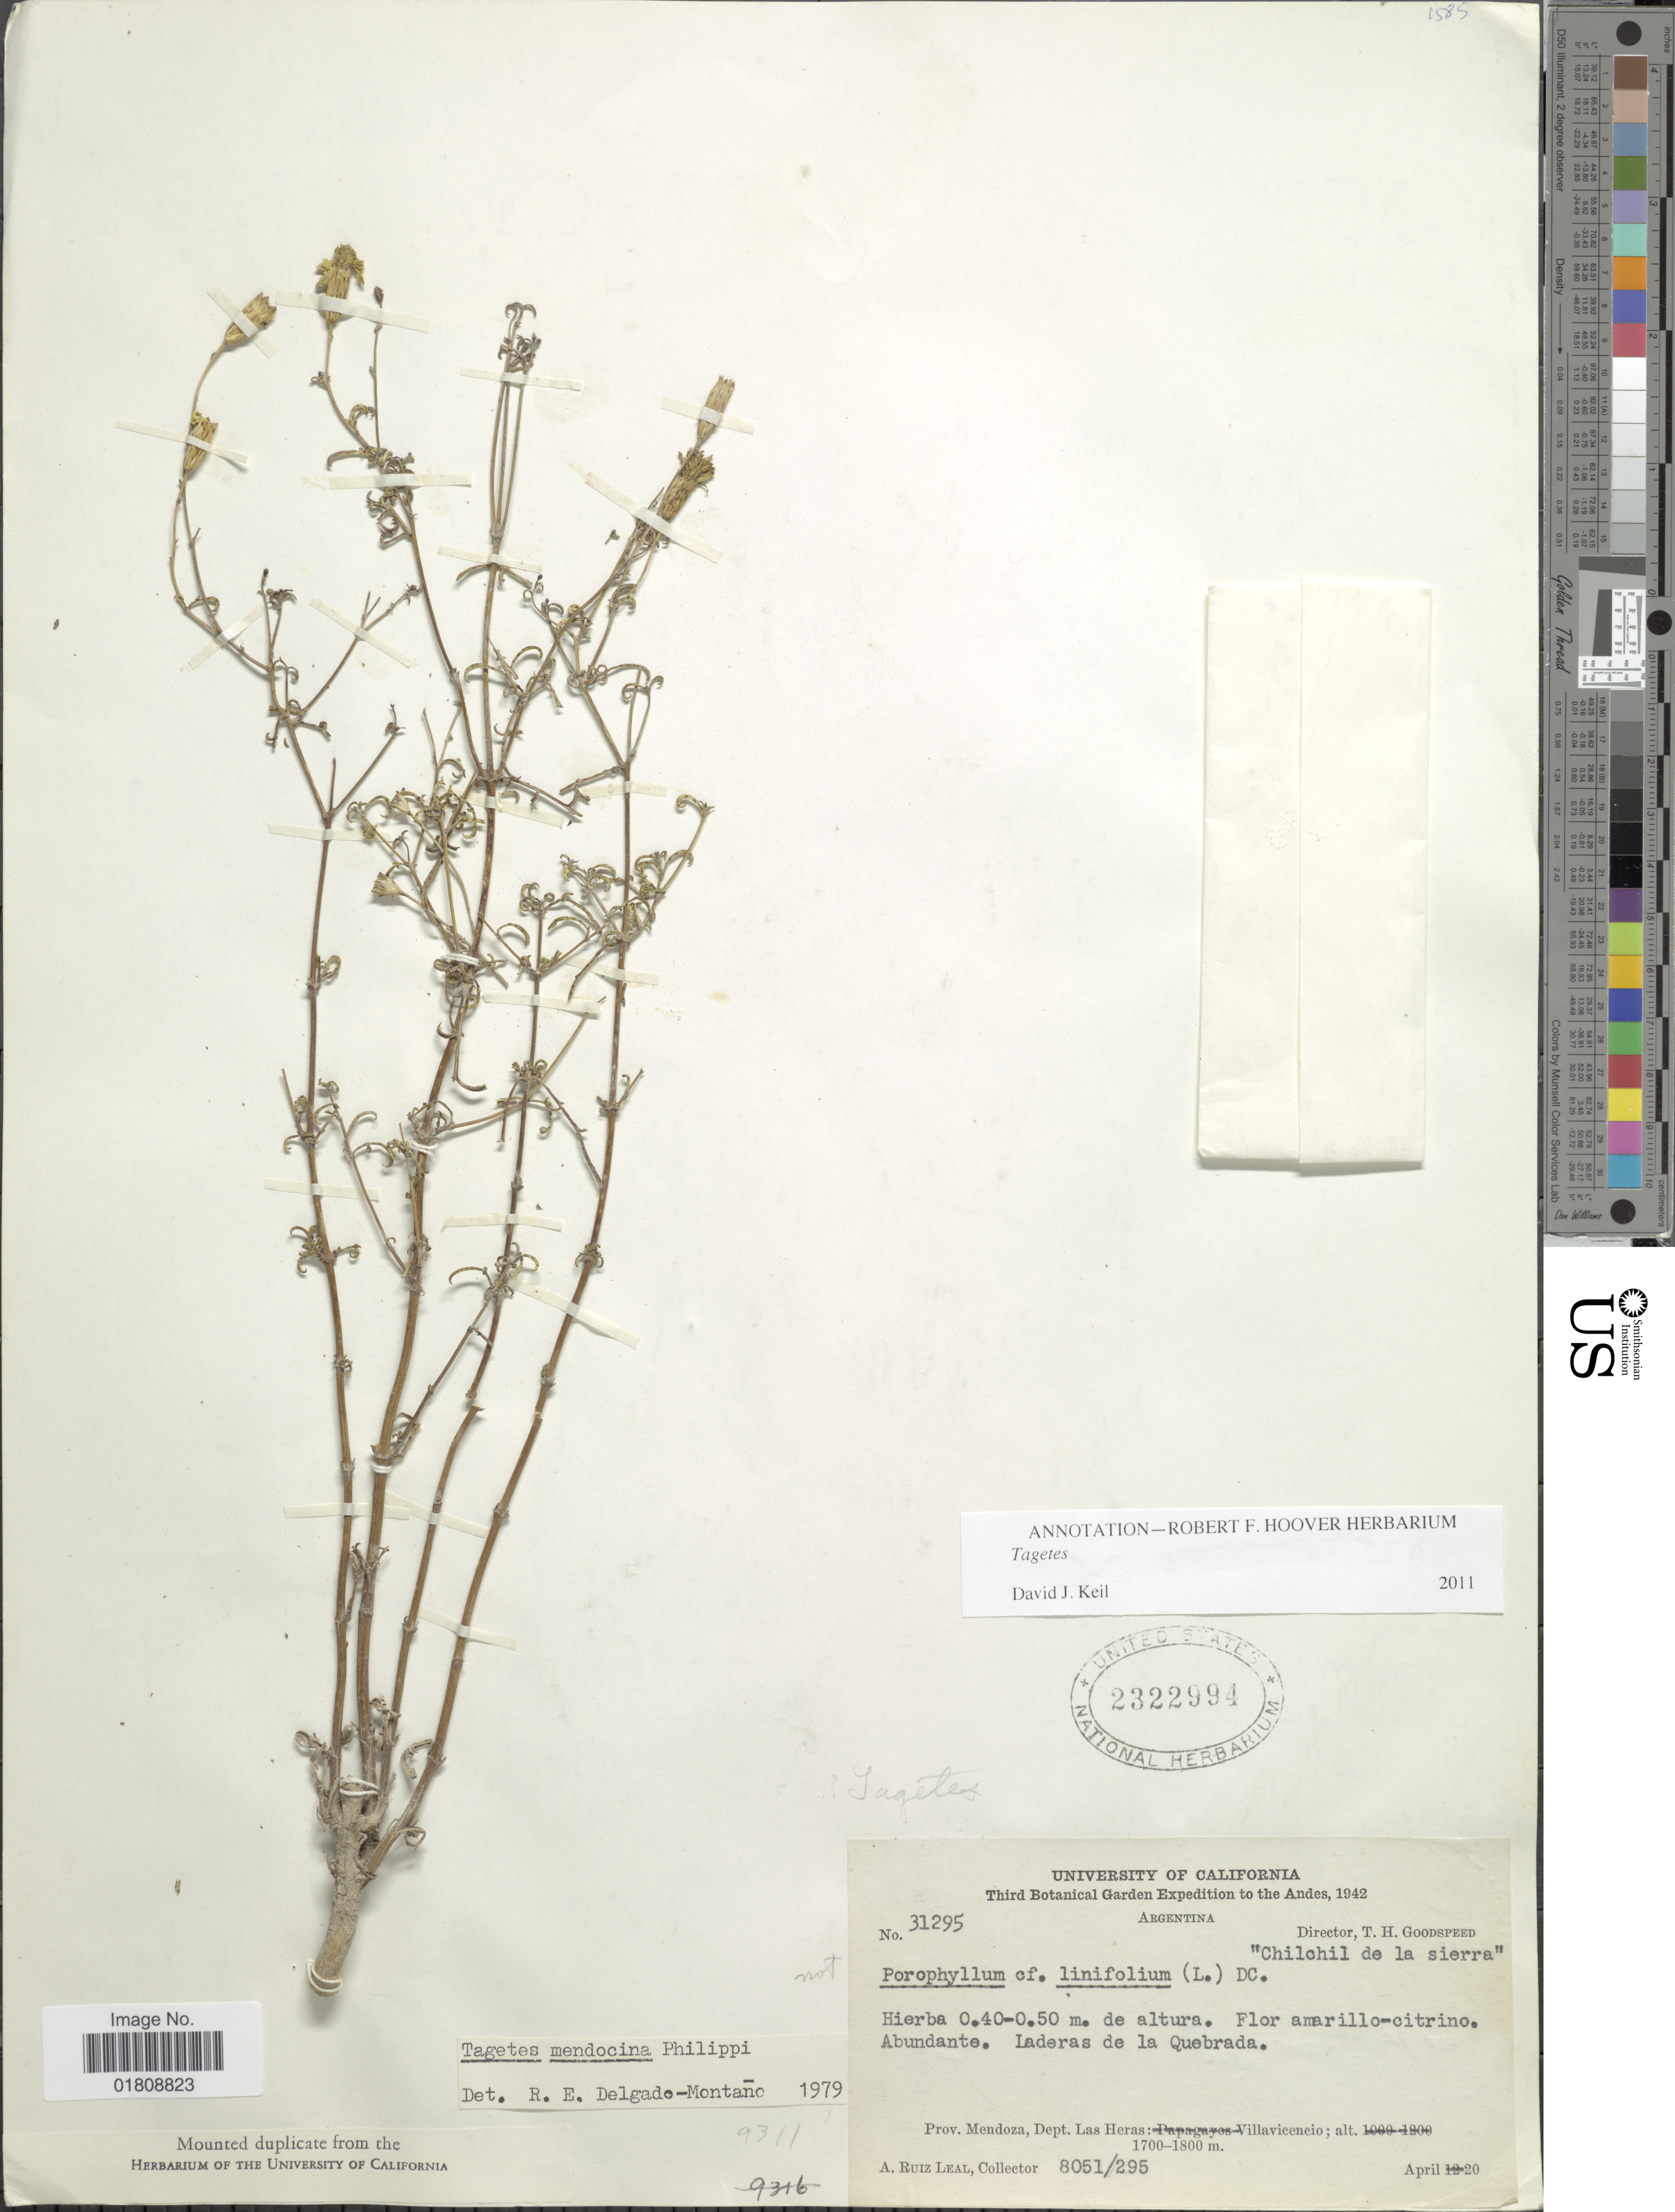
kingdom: Plantae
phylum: Tracheophyta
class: Magnoliopsida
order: Asterales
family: Asteraceae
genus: Tagetes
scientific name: Tagetes pauciloba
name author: DC.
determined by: Schiavinato, Dario J.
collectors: A. R. Leal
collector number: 8051/295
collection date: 1942-04-20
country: Argentina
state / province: Mendoza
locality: Andes, Laderas de la Quebrada, Dept. Las Heras, Villavicencio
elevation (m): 1700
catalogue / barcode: US 2322994